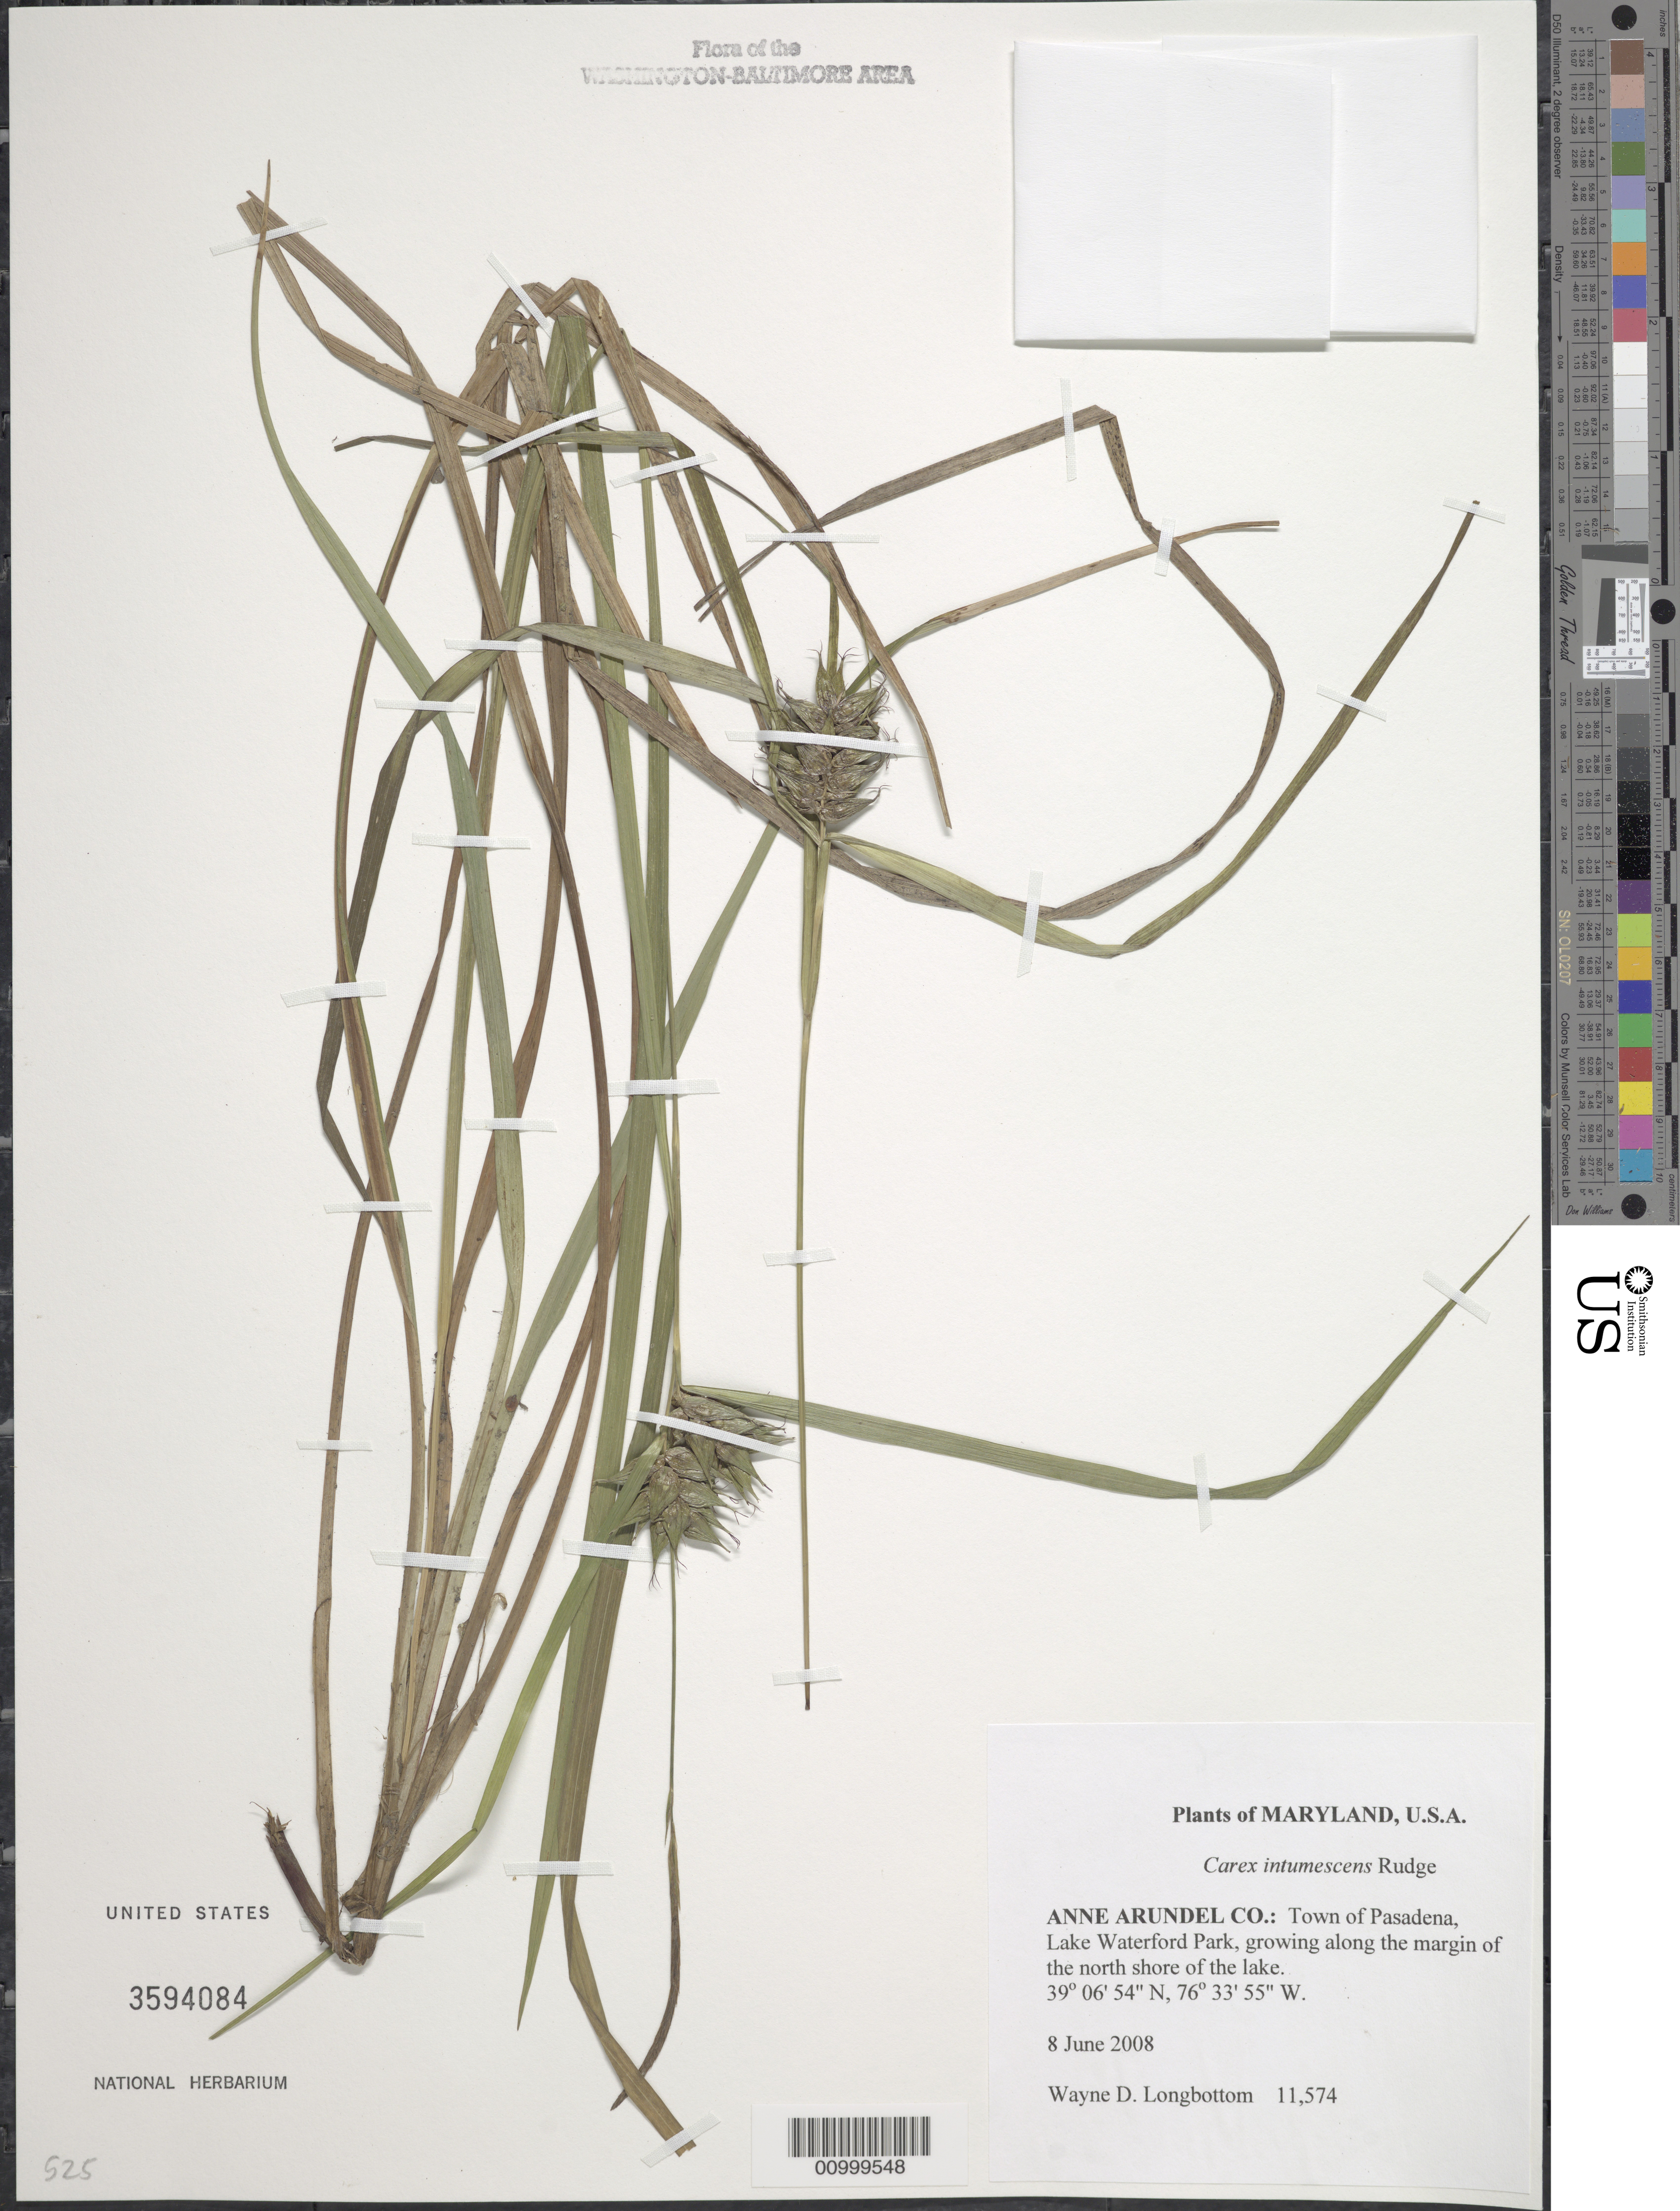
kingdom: Plantae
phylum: Tracheophyta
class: Liliopsida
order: Poales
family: Cyperaceae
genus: Carex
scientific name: Carex lurida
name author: Wahlenb.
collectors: W. D. Longbottom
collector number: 11574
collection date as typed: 8 June 2008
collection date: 2008-06-08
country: United States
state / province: Maryland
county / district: Anne Arundel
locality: Town of Pasadena, Lake Waterford Park, at the north shore of the lake.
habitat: growing along the margin of the north shore of the lake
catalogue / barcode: US 3594084